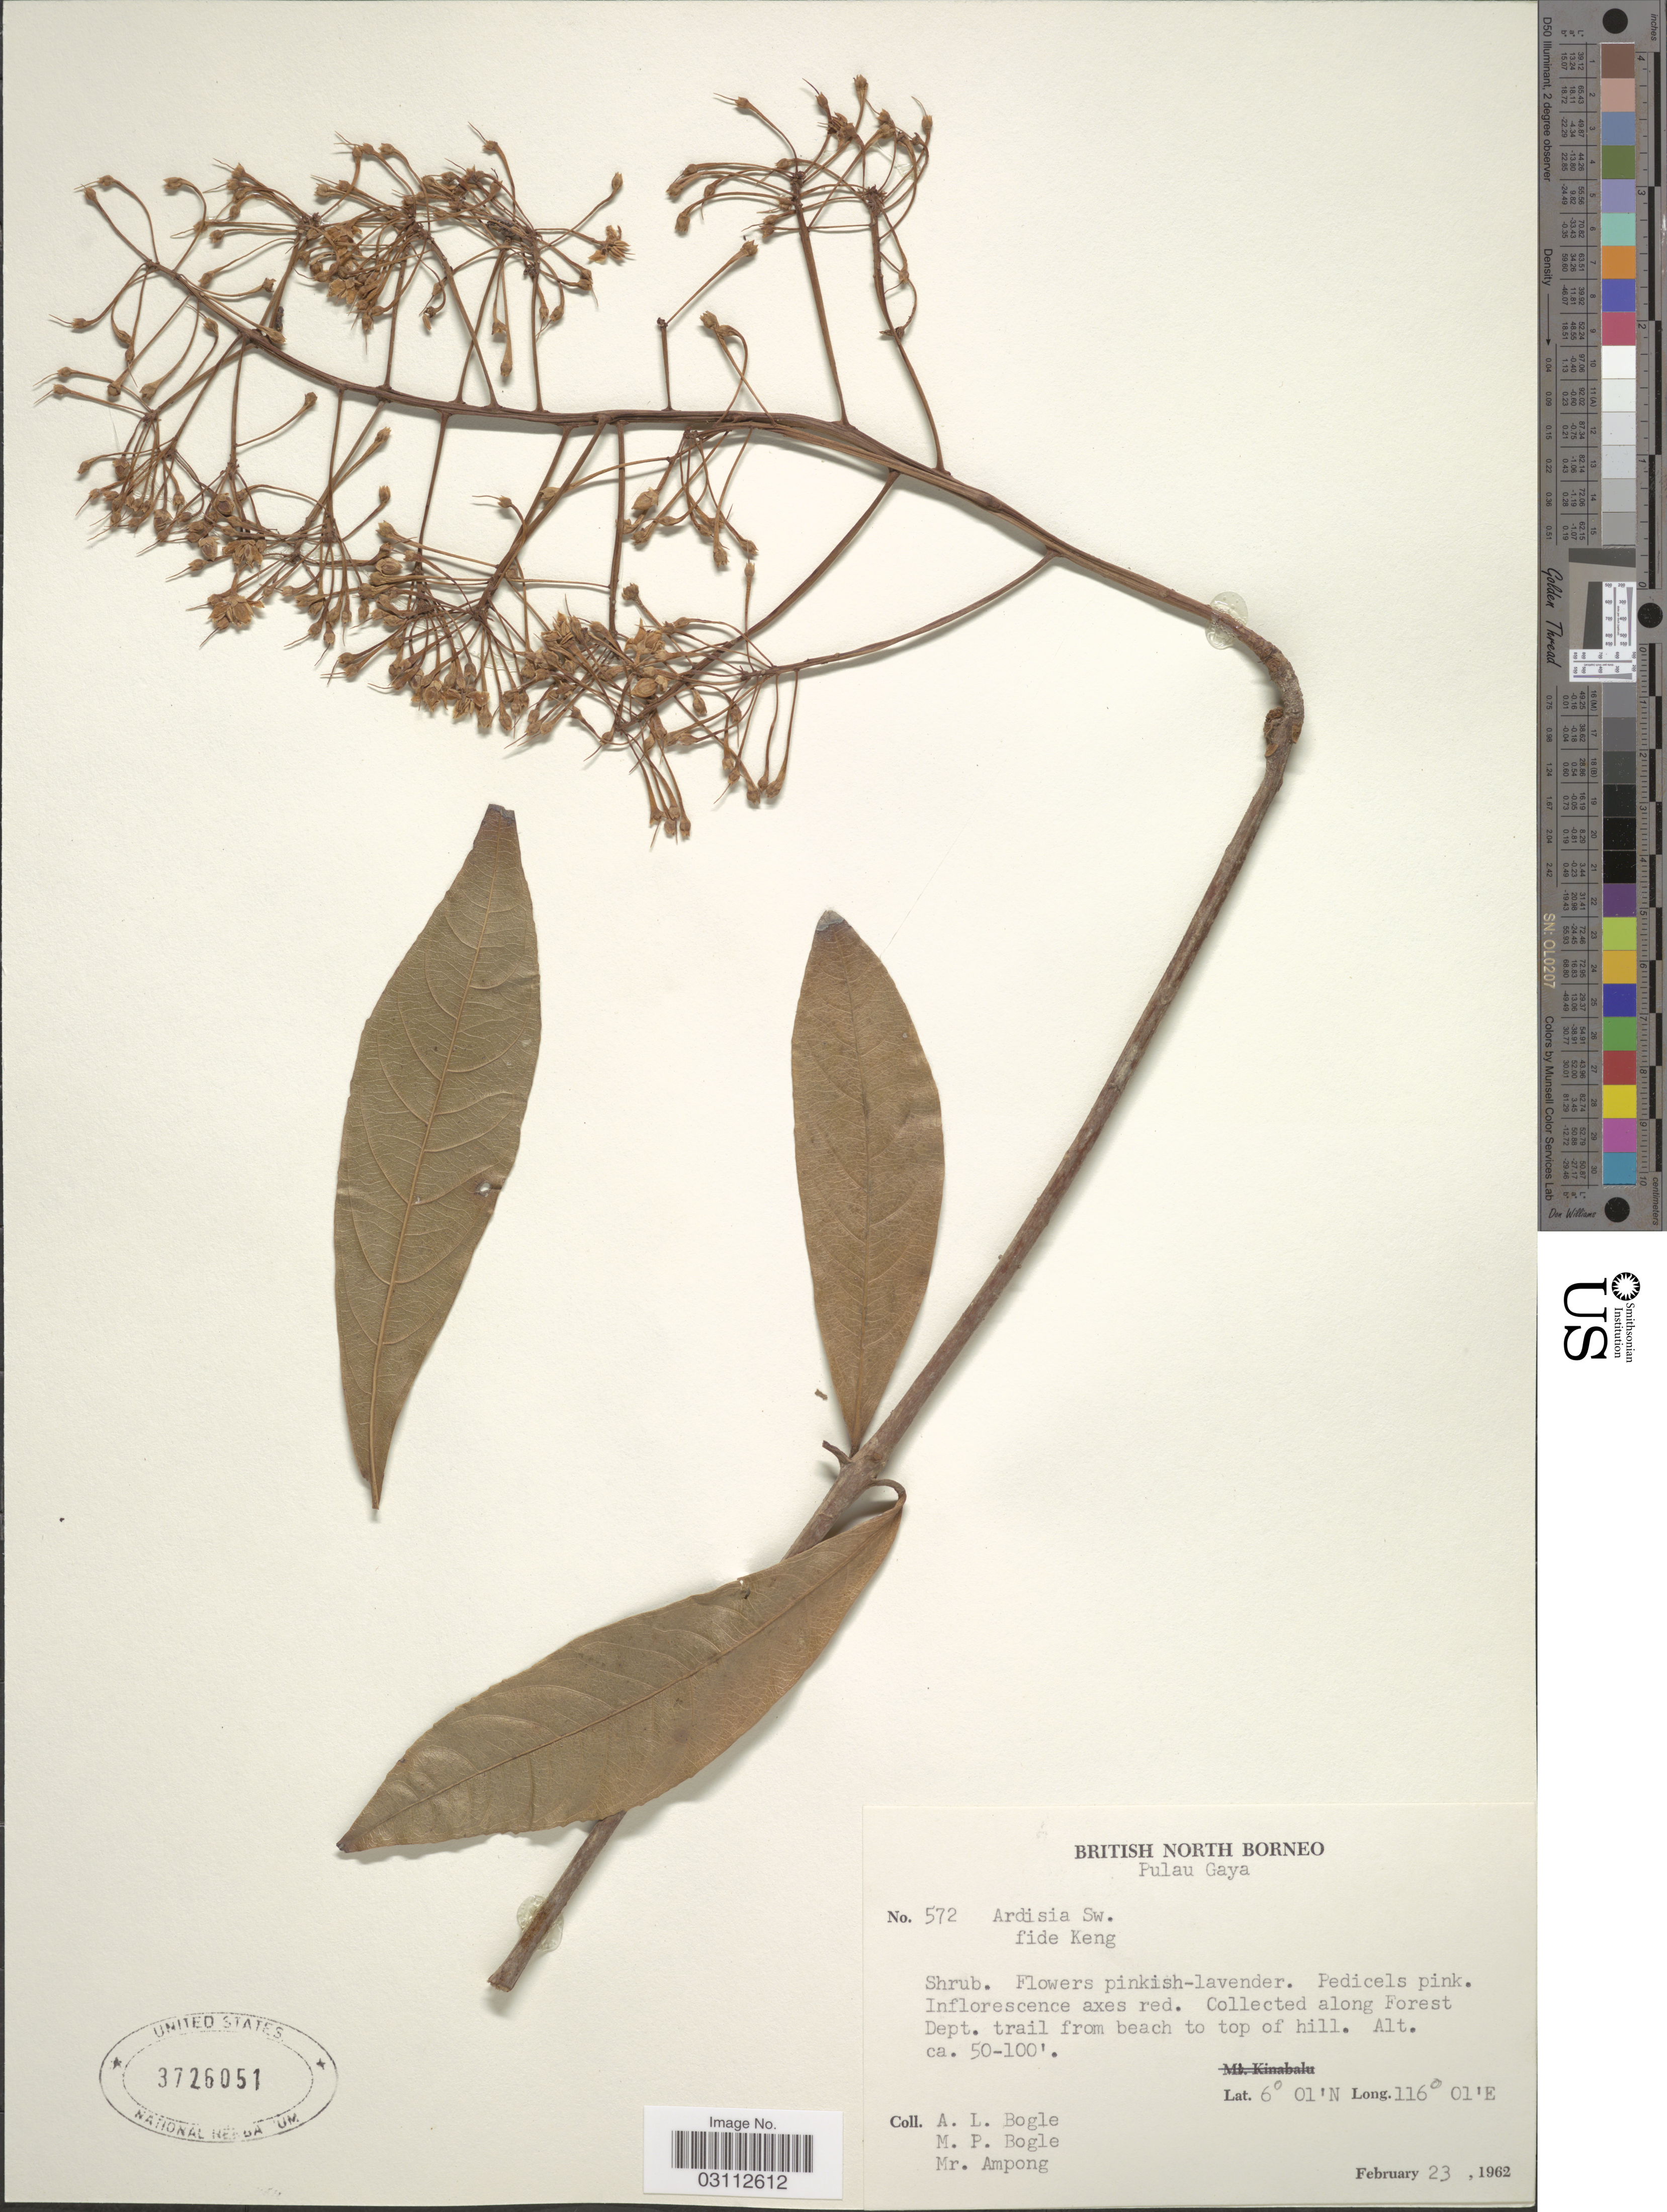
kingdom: Plantae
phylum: Tracheophyta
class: Magnoliopsida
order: Ericales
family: Primulaceae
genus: Ardisia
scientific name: Ardisia sp.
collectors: Bogle, A.L., M. Bogle & Mr. Ampong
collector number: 572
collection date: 1962-02-23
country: Malaysia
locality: British North Borneo, Pulau Gaya, along Forest Dept. trail from beach to top of hill.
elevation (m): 15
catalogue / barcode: US 3726051